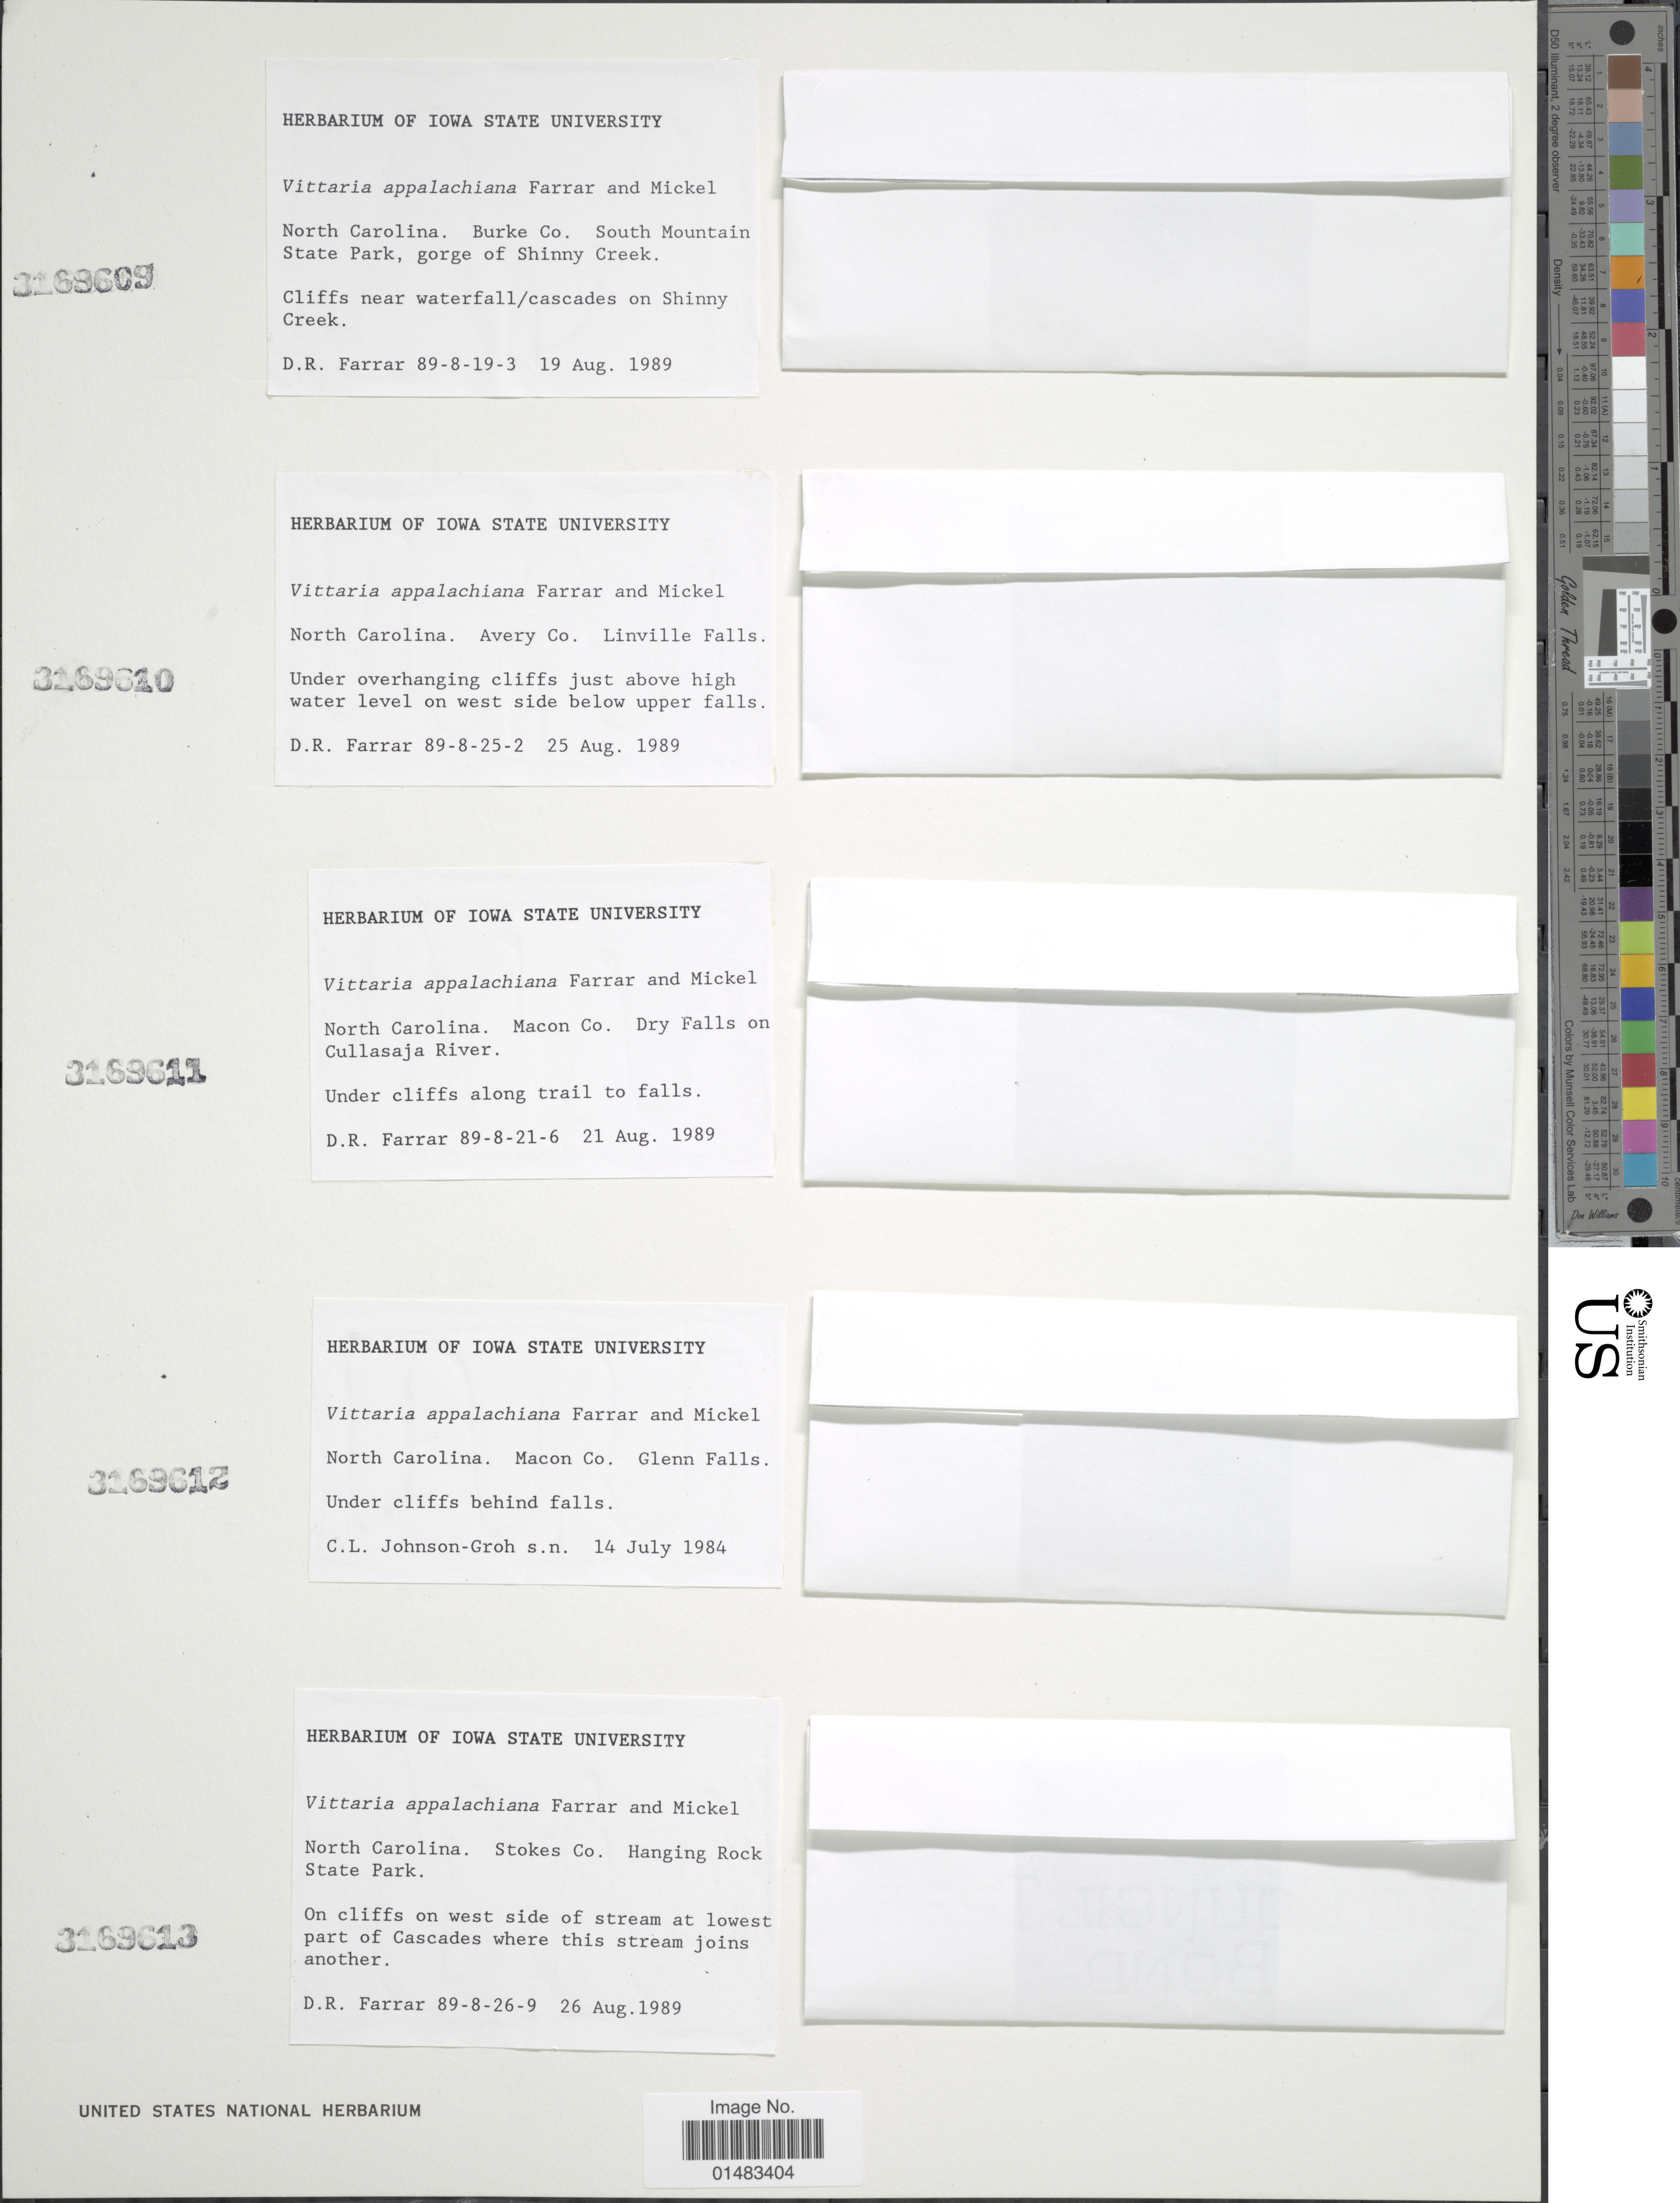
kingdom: Plantae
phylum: Tracheophyta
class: Polypodiopsida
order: Polypodiales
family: Pteridaceae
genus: Vittaria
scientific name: Vittaria appalachiana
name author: Farrar & Mickel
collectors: D. R. Farrar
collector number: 898252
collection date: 1989-08-25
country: United States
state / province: North Carolina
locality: Avery Co. Linville Falls, inder overhanging cliffs just above high water level on west side below upper falls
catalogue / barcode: US 3169610-2